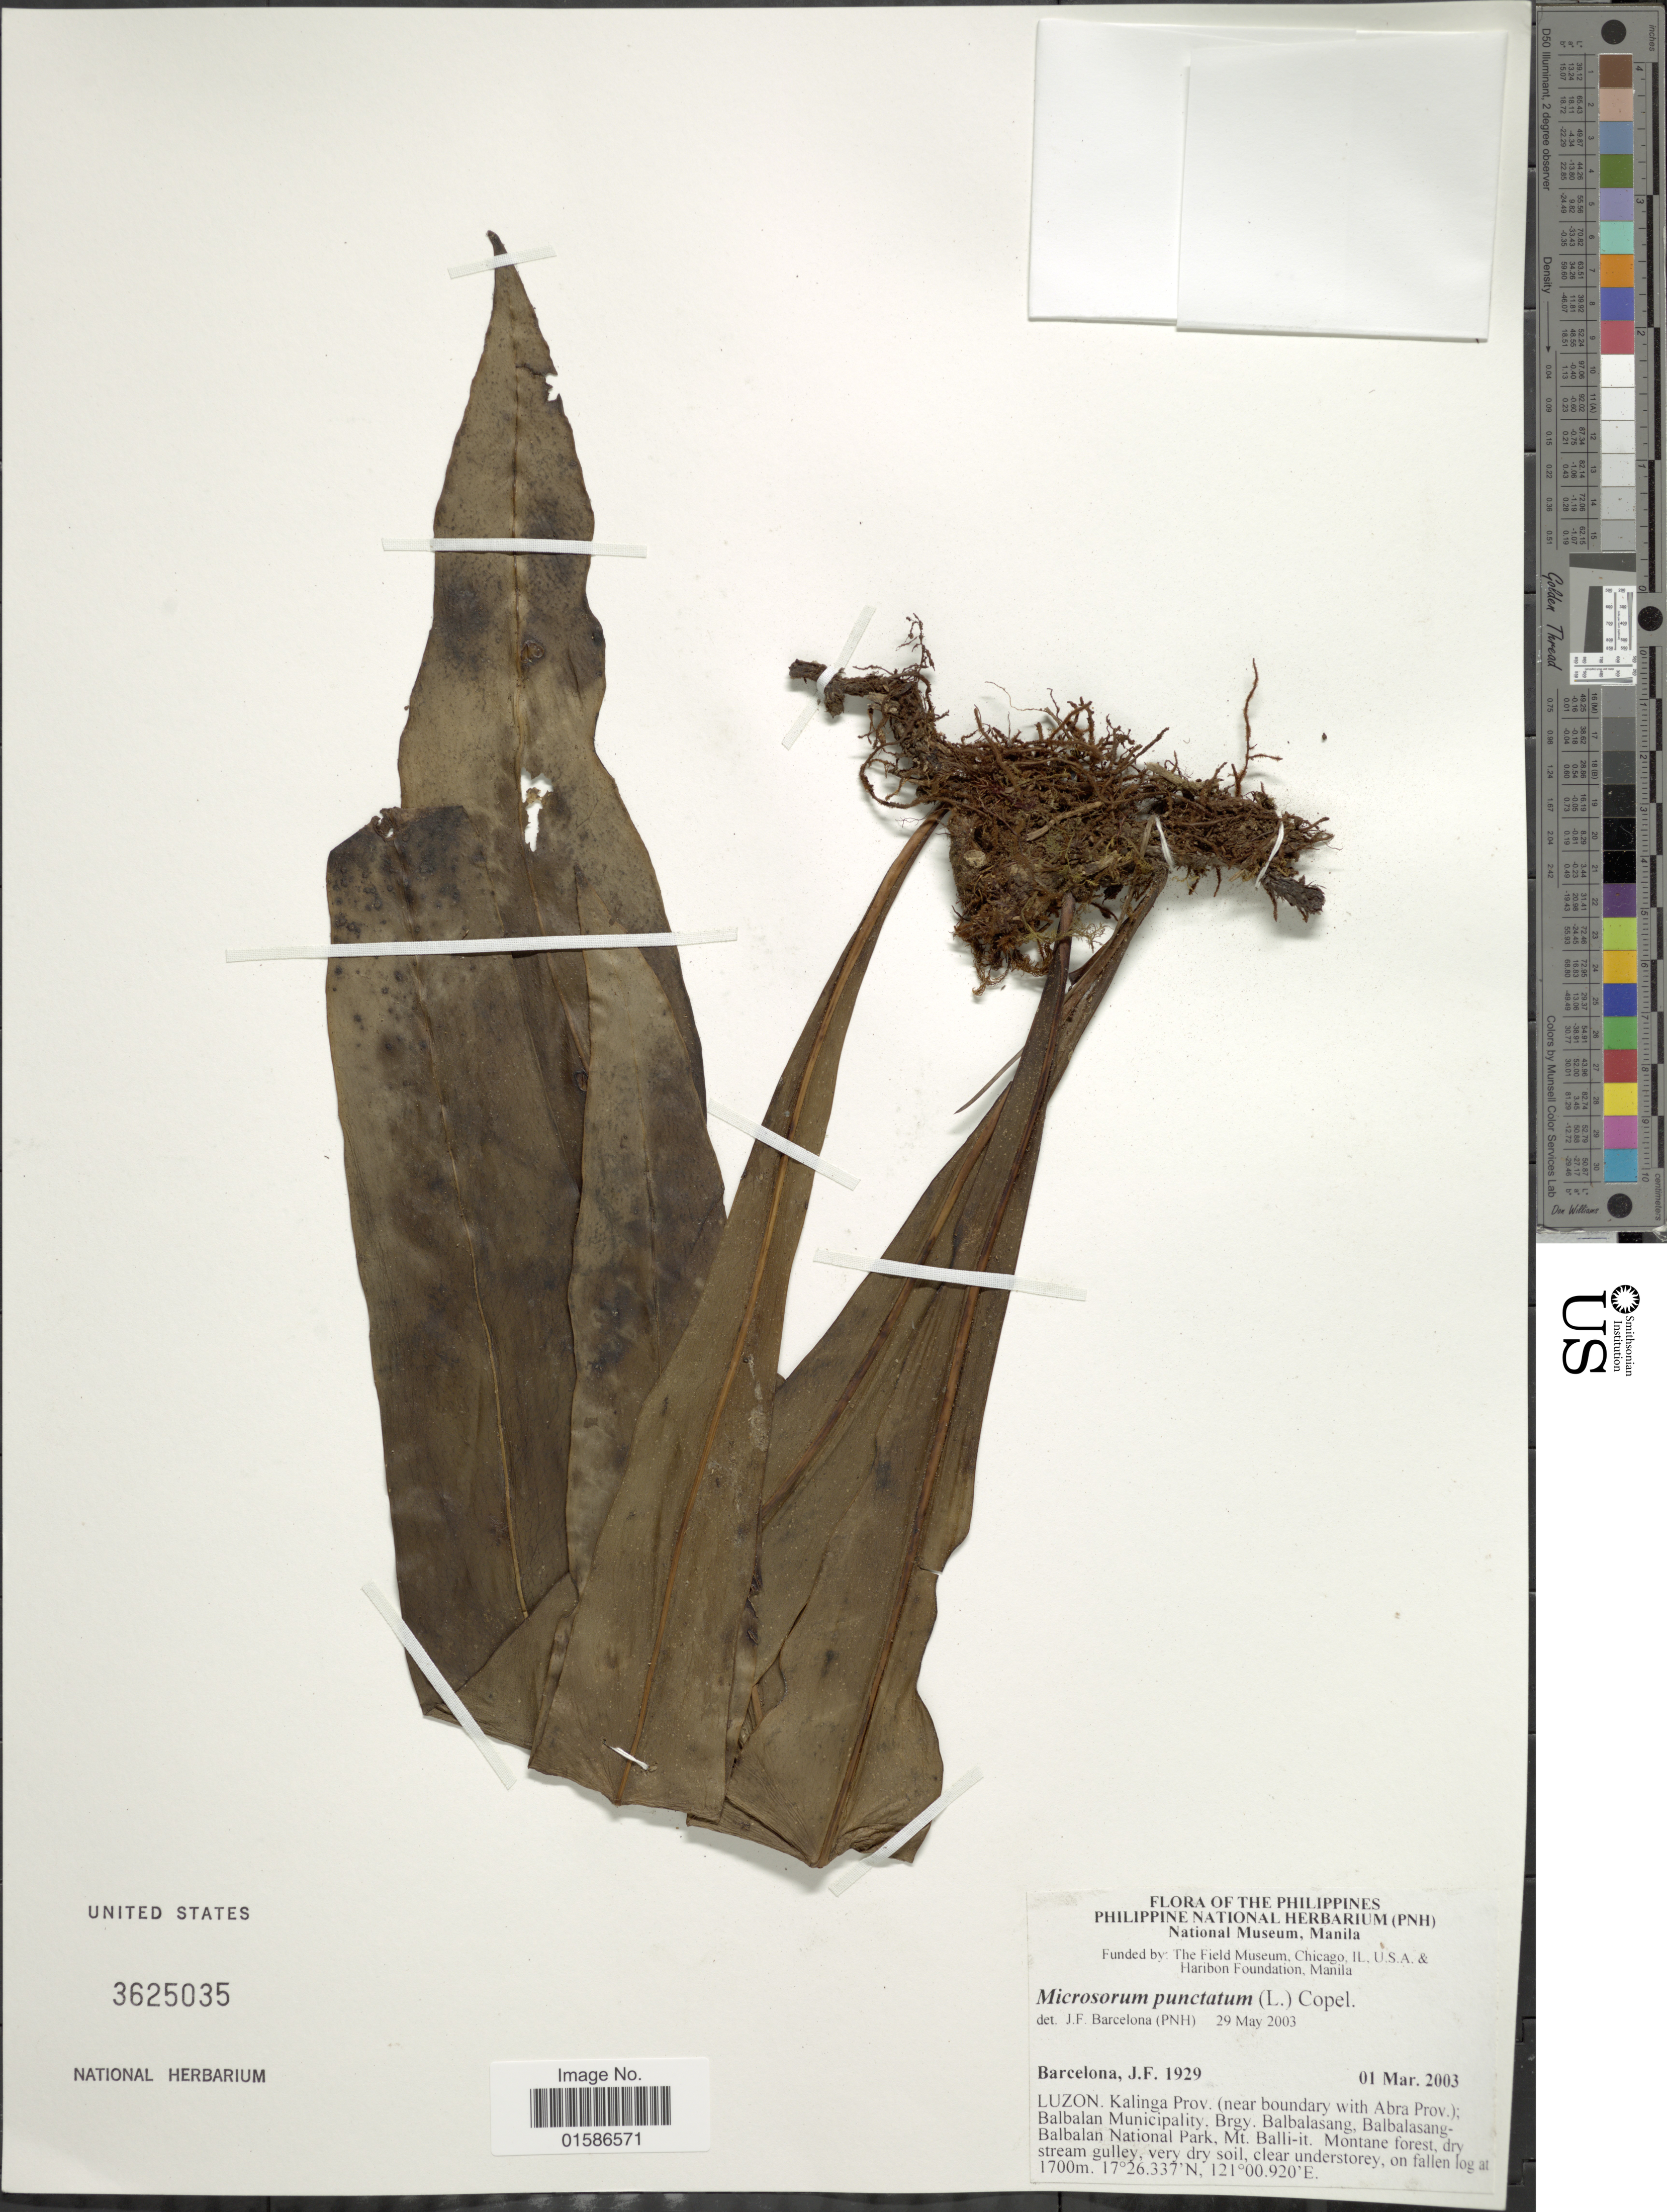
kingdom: Plantae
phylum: Tracheophyta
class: Polypodiopsida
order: Polypodiales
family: Polypodiaceae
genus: Microsorum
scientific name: Microsorum punctatum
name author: (L.) Copel.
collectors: J. F. Barcelona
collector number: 1929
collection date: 2003-03-01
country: Philippines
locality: Luzon. Kalinga Prov.(near boundary with Abra Prov.); Balbalan Municipality, Brgy. Balbalasang, Balbalasang-Balbalan National Park, Mt. Balli-it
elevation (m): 1700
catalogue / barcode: US 3625035